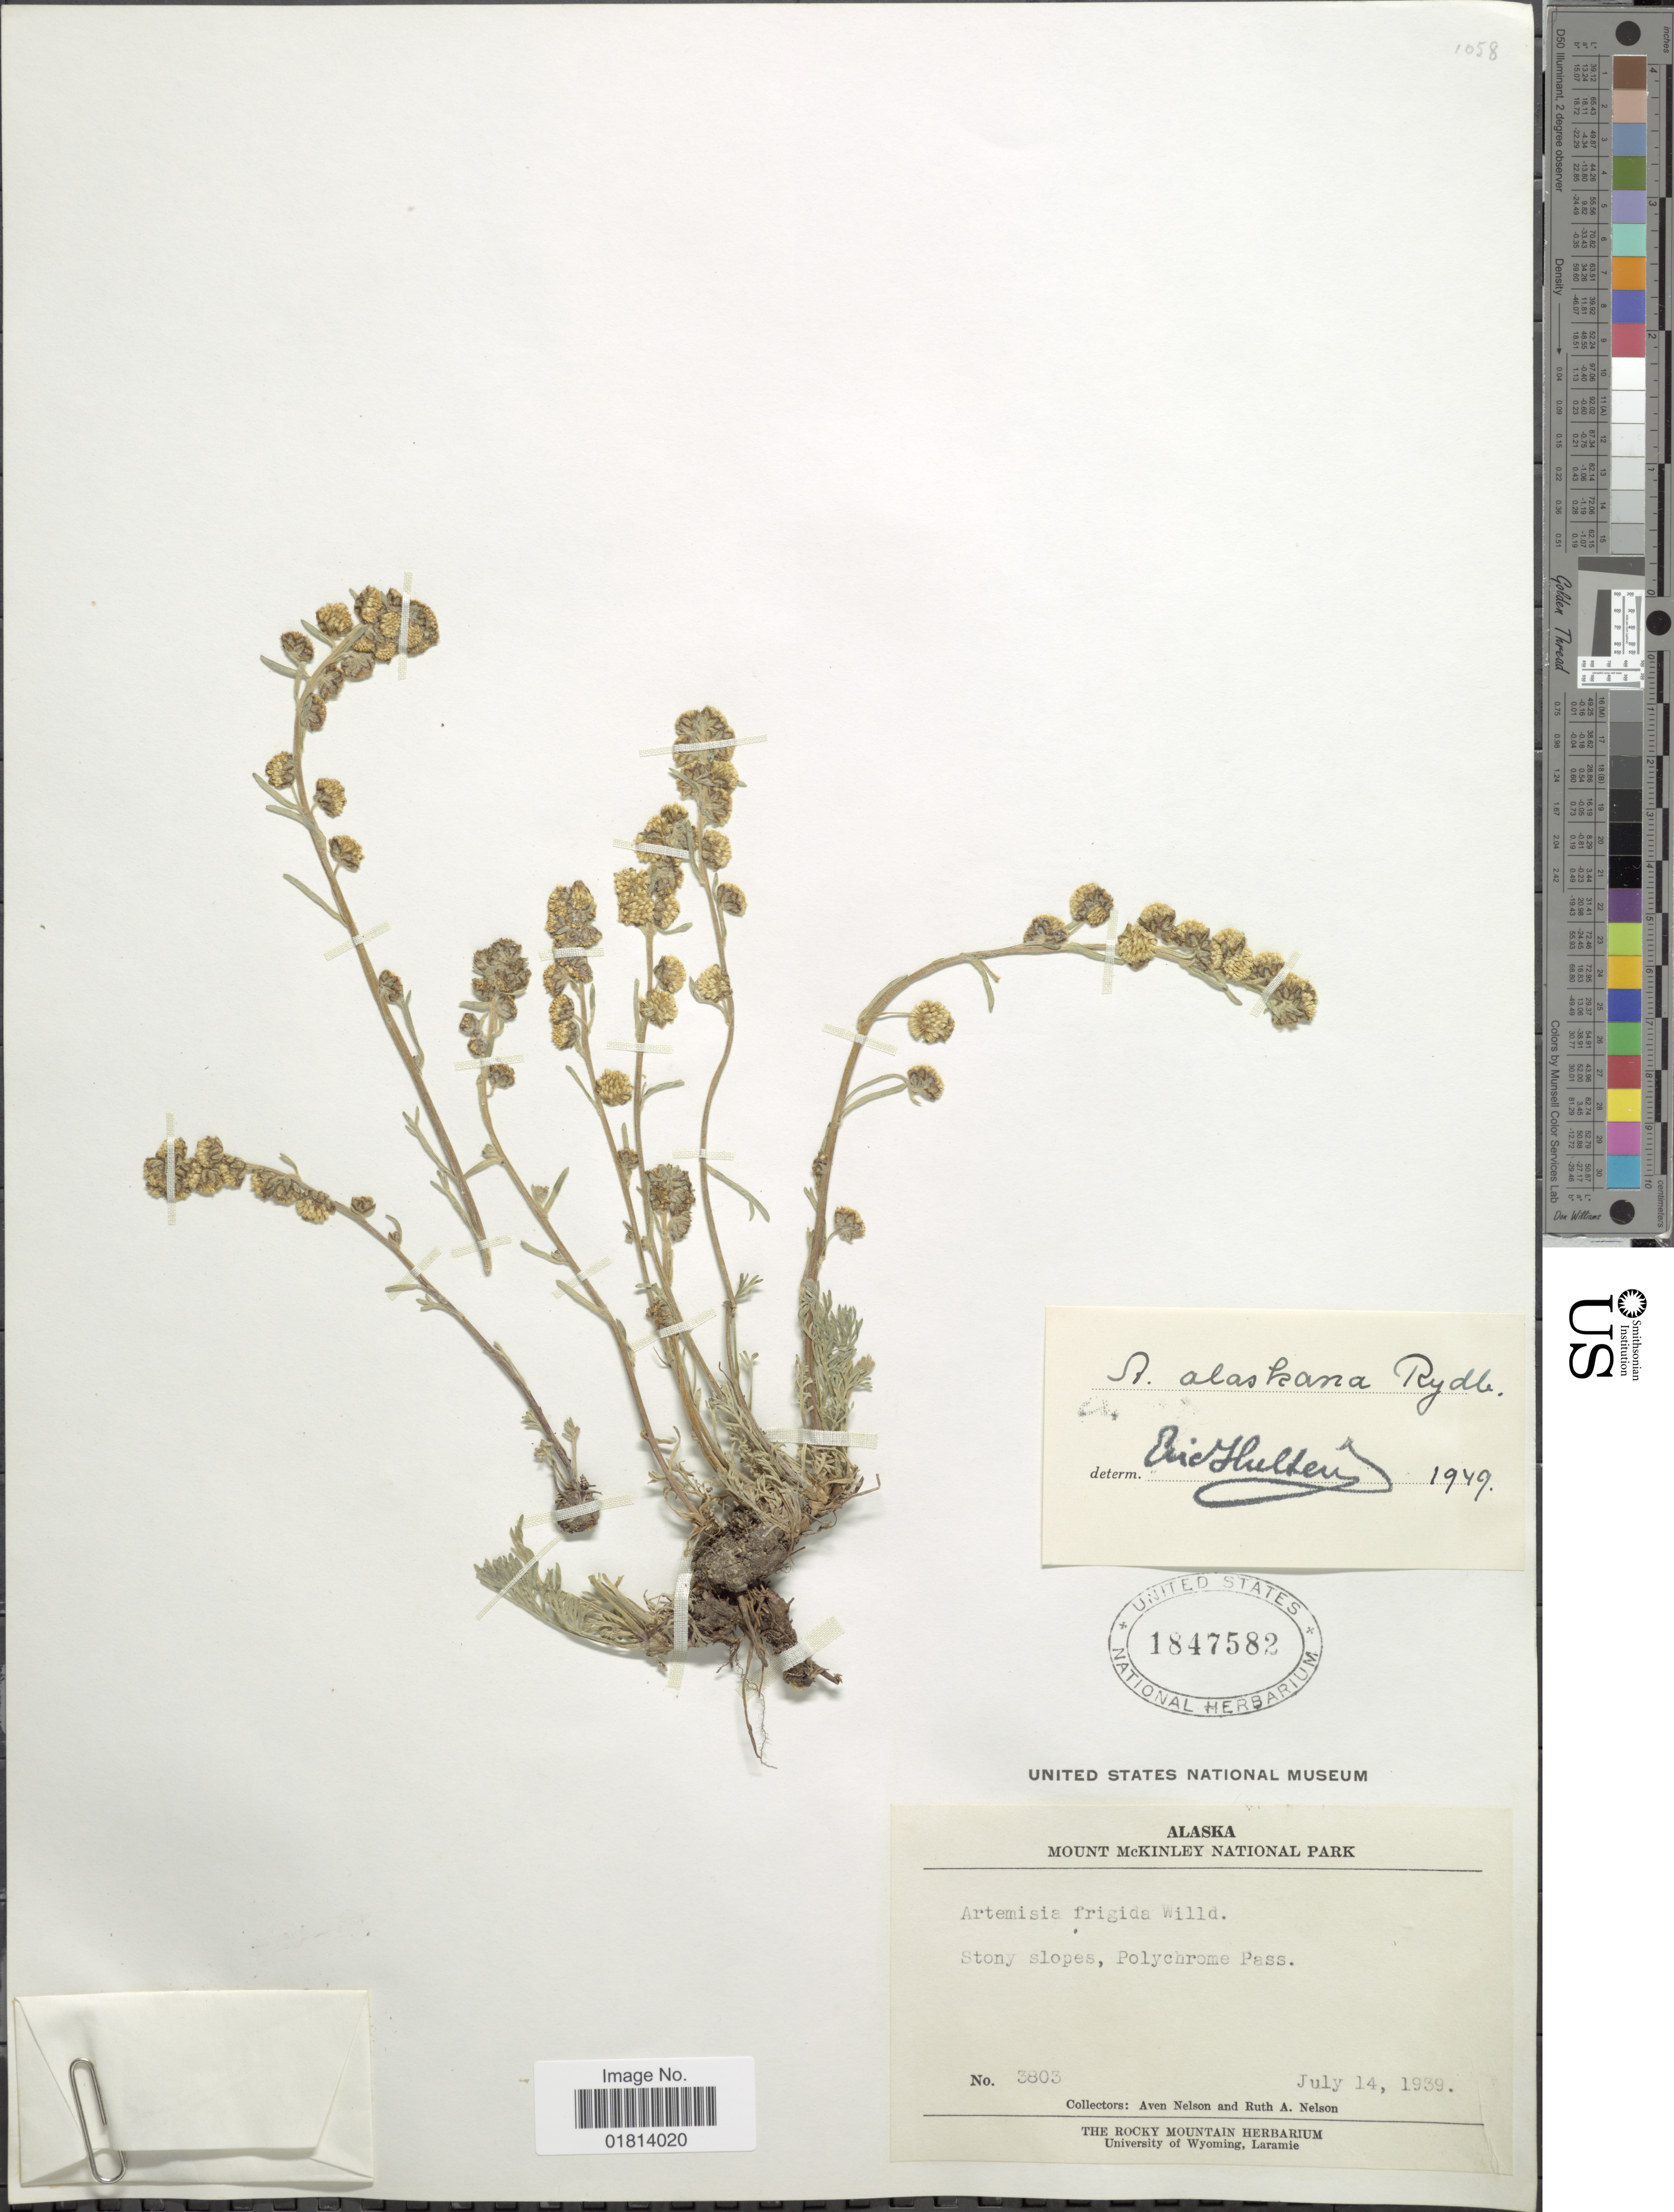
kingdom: Plantae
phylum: Tracheophyta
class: Magnoliopsida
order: Asterales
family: Asteraceae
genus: Artemisia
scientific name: Artemisia alaskana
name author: Rydb.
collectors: A. Nelson & R. A. Nelson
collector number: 3803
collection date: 1939-07-14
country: United States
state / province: Alaska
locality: Mount McKinley National Park. Stony slopes, Polychrome Pass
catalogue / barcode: US 1847582